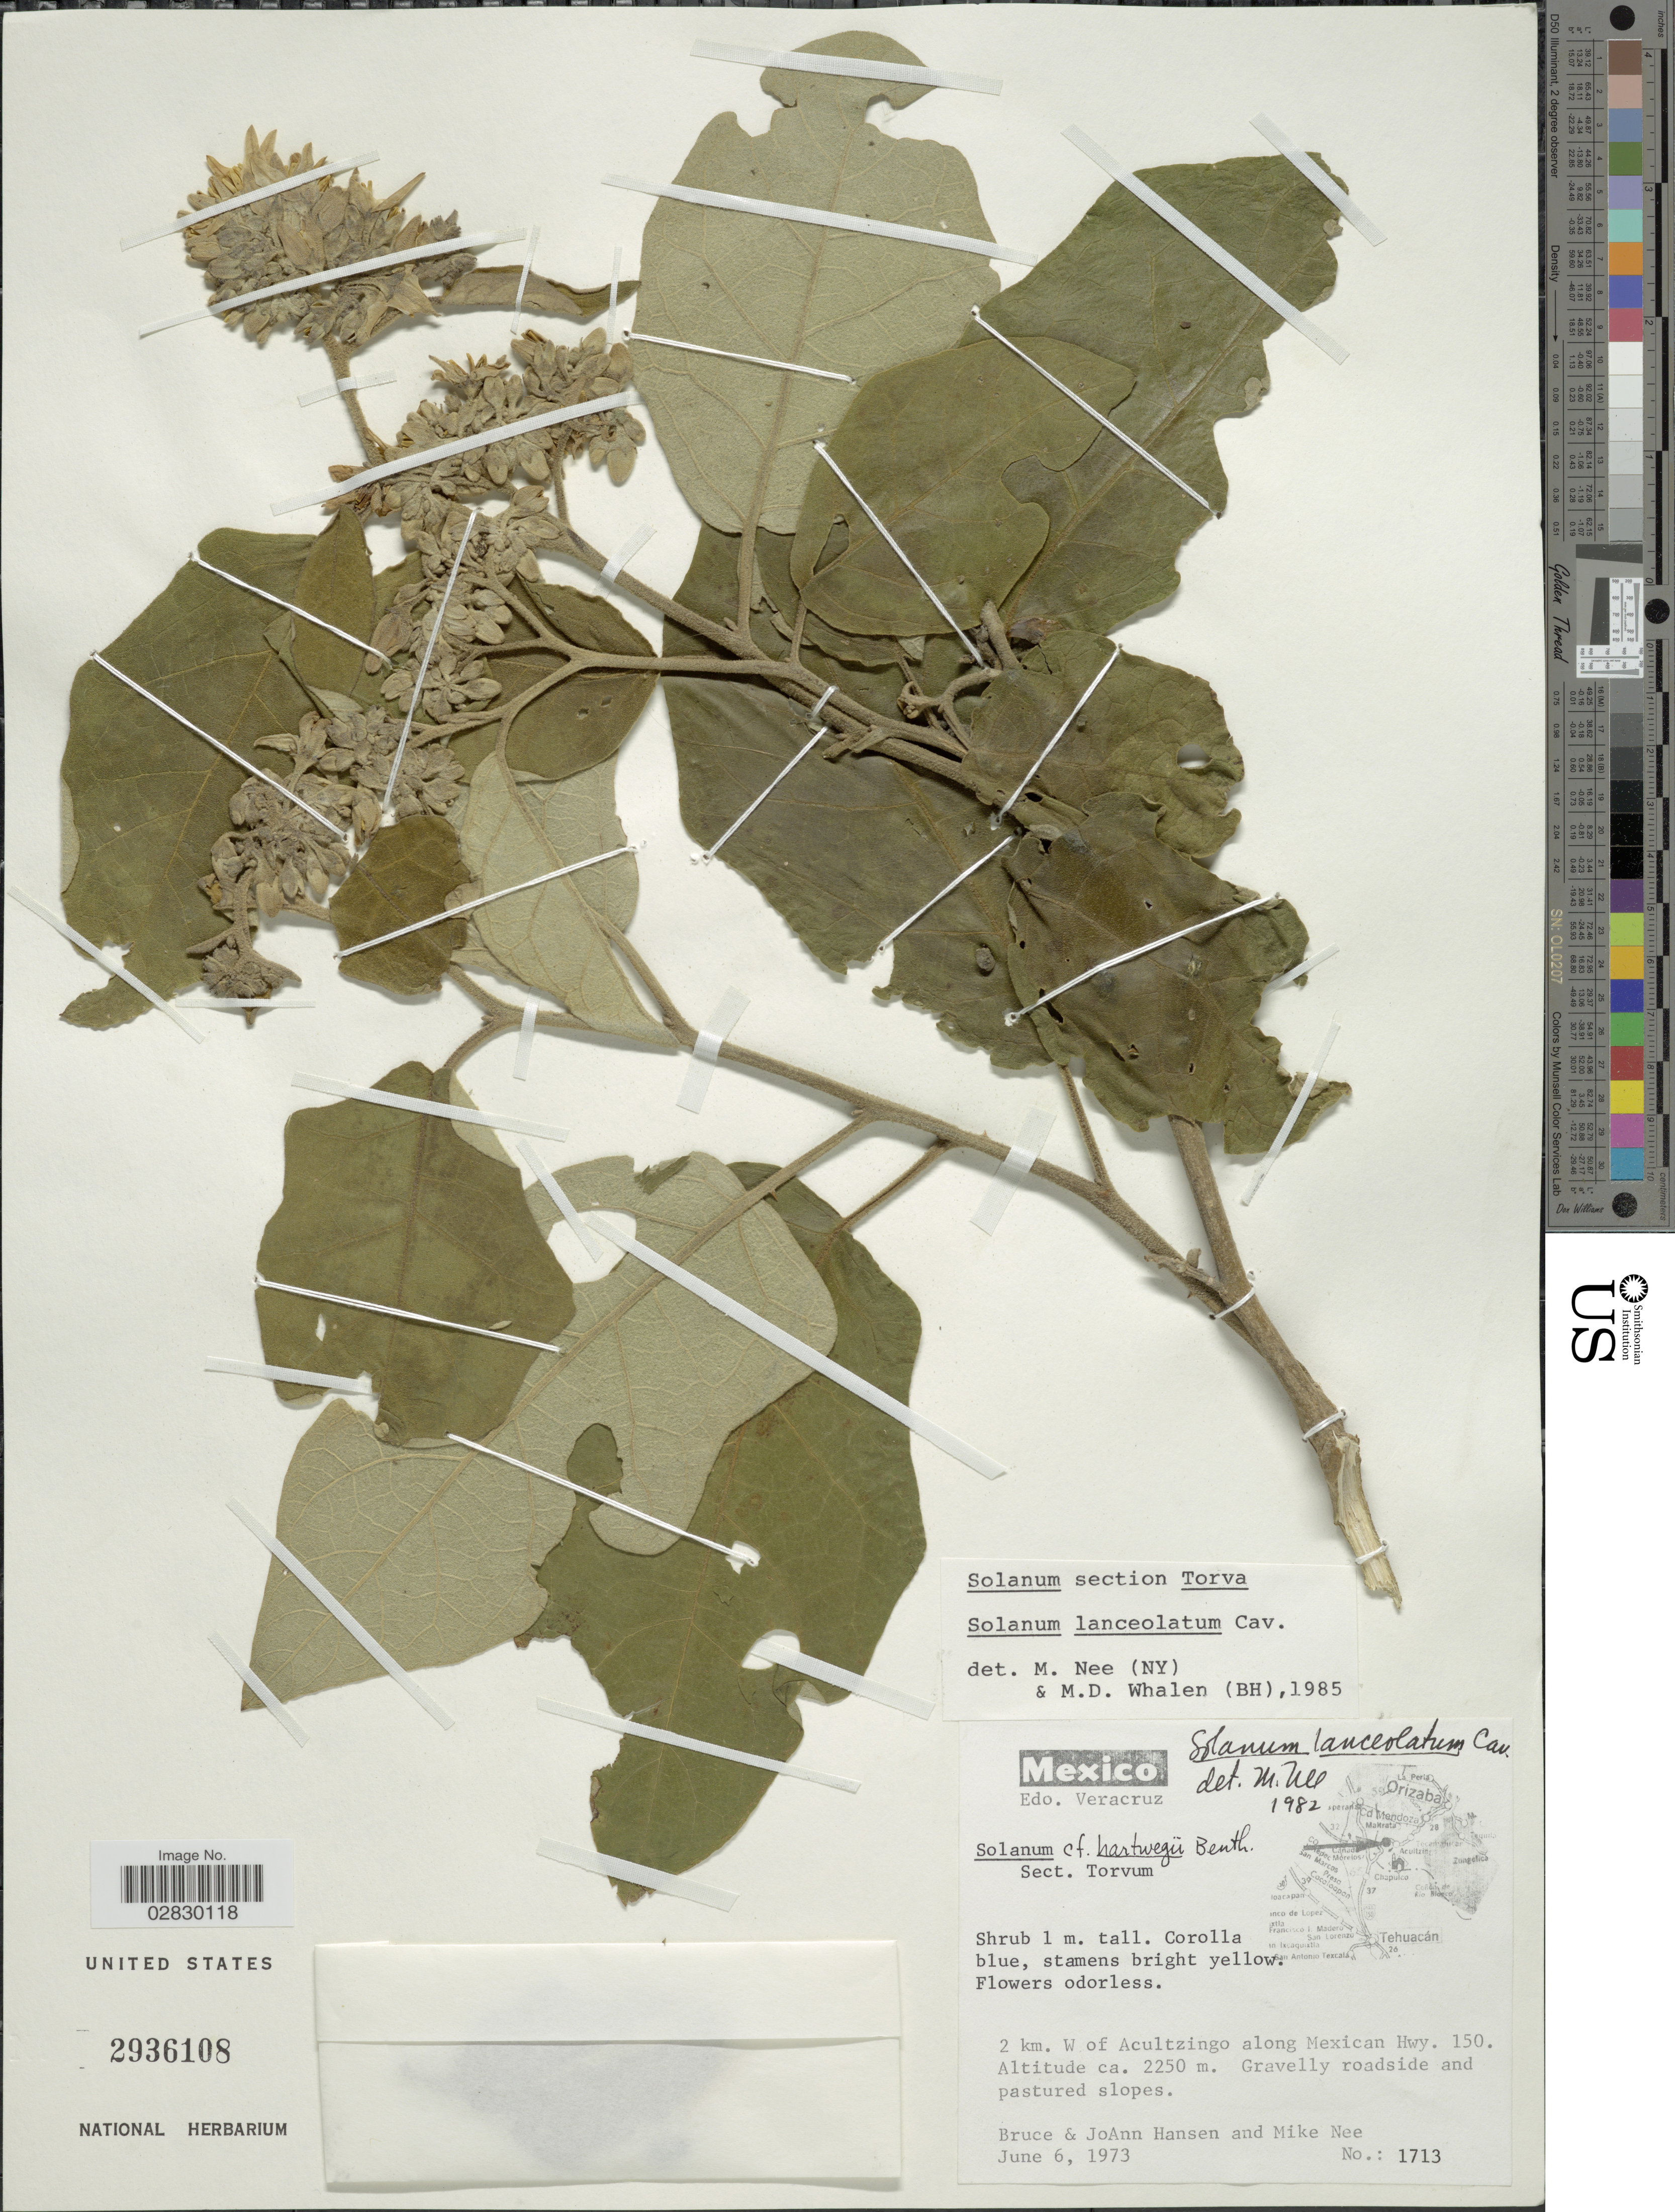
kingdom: Plantae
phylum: Tracheophyta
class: Magnoliopsida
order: Solanales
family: Solanaceae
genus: Solanum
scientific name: Solanum lanceolatum Berthault, nom. illeg.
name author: Berthault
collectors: B. Hansen, J. Hansen & M. Nee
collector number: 1713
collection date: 1973-06-06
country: Mexico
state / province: Veracruz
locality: Edo. Veracruz, 2 km. W of Acultzingo along Mexican Hwy. 150.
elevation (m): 2250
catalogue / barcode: US 2936108